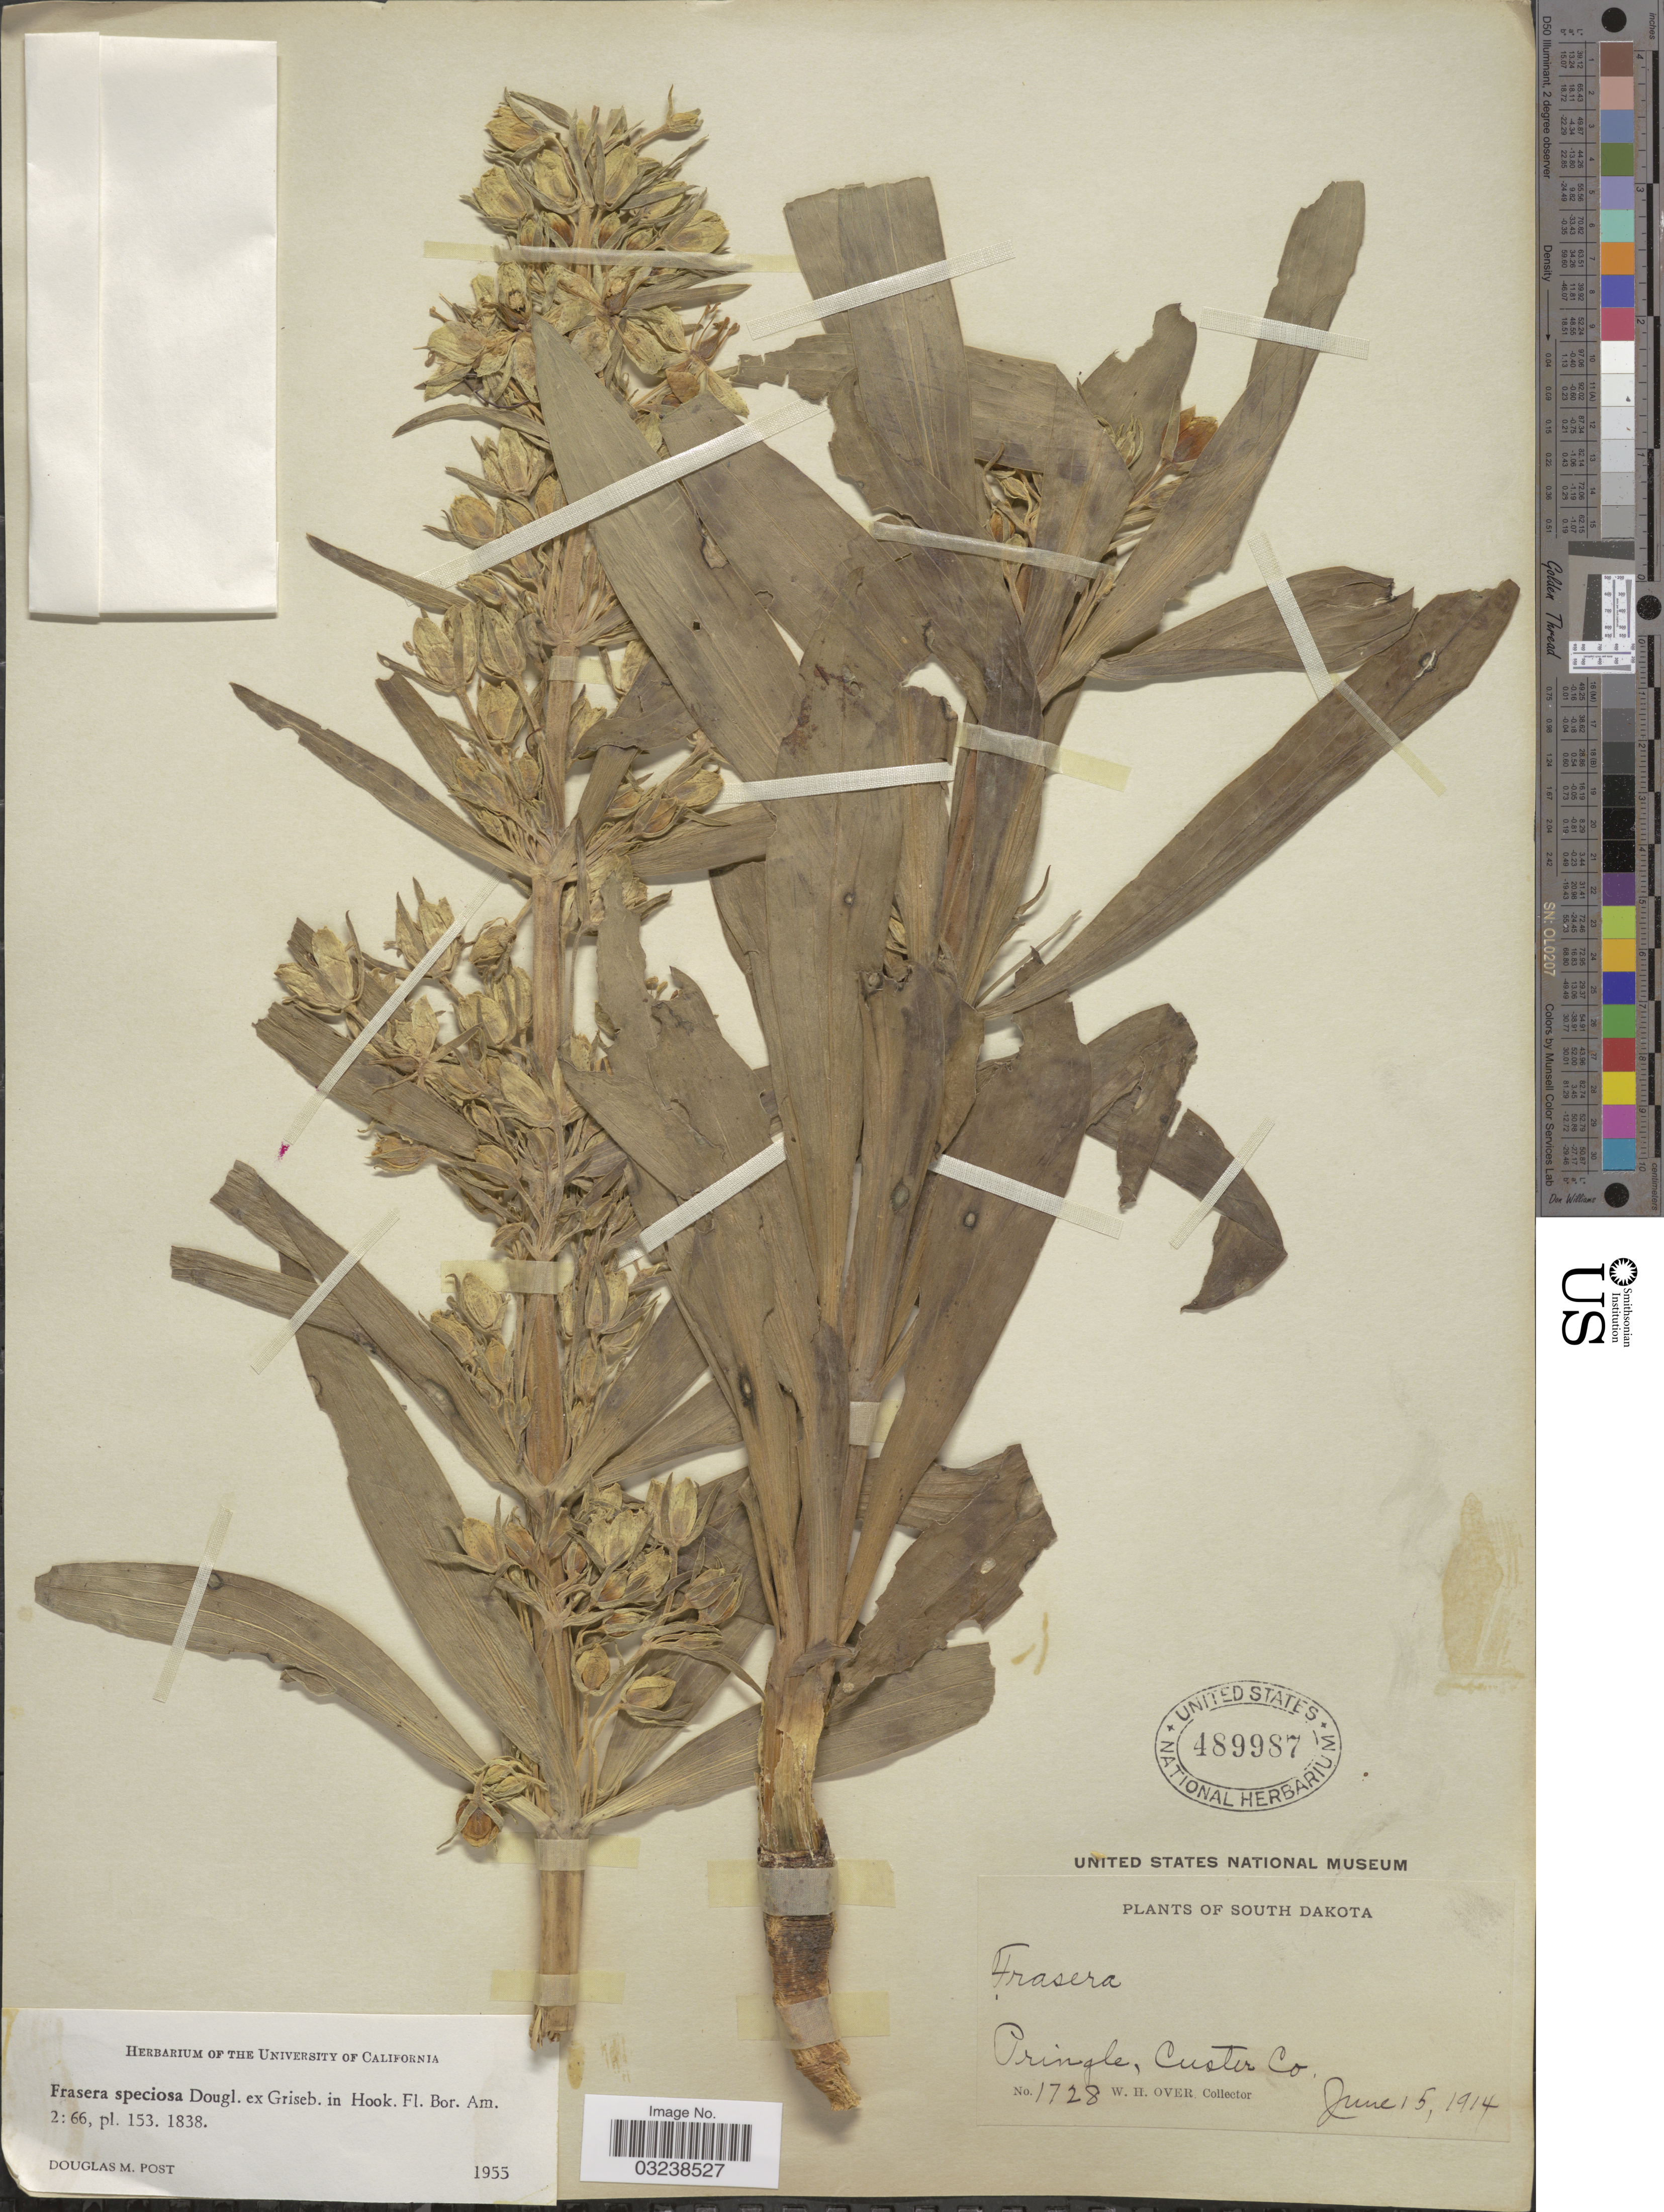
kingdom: Plantae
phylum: Tracheophyta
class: Magnoliopsida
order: Gentianales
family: Gentianaceae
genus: Swertia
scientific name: Swertia radiata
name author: (Kellogg) Kuntze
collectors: W. Over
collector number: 1728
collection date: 1914-06-15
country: United States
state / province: South Dakota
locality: Pringle, Custer Co.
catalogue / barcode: US 489987